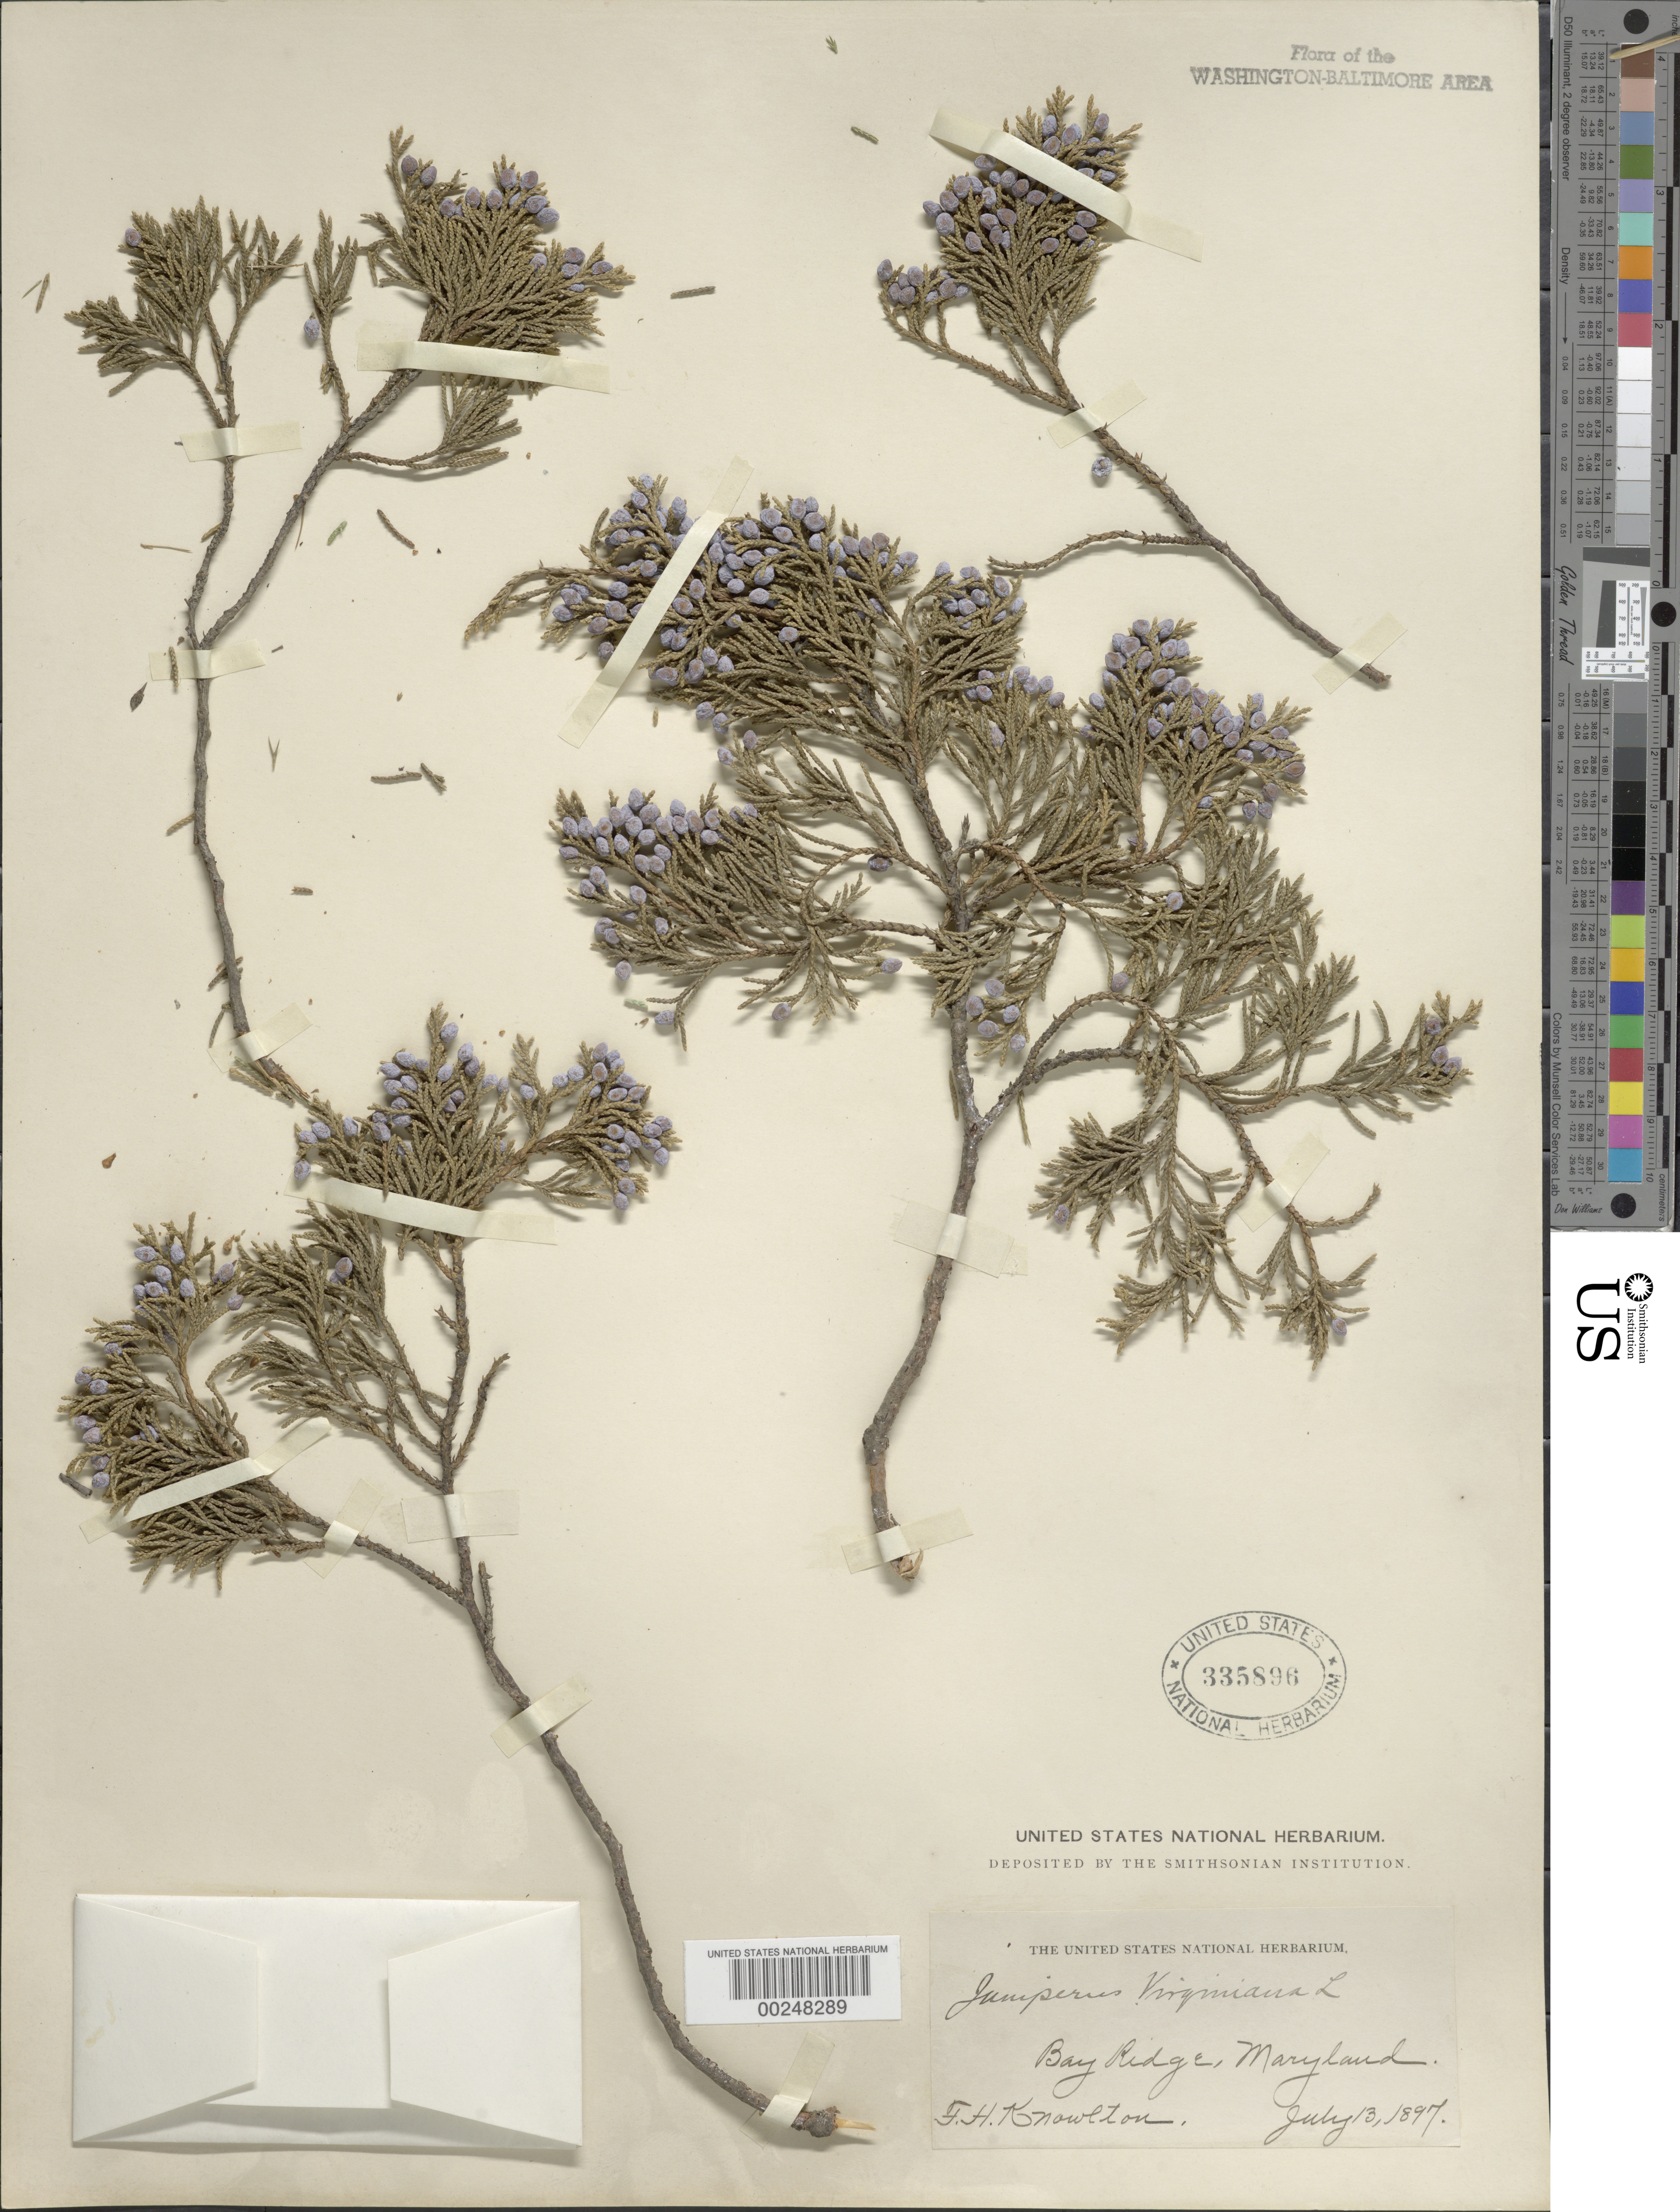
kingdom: Plantae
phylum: Tracheophyta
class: Pinopsida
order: Pinales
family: Cupressaceae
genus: Juniperus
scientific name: Juniperus virginiana var. crebra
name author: Fernald & Griscom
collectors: F. H. Knowlton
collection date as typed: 13 Jul 1897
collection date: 1897-07-13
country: United States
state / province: Maryland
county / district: Anne Arundel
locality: Bay Ridge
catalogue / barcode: US 335896